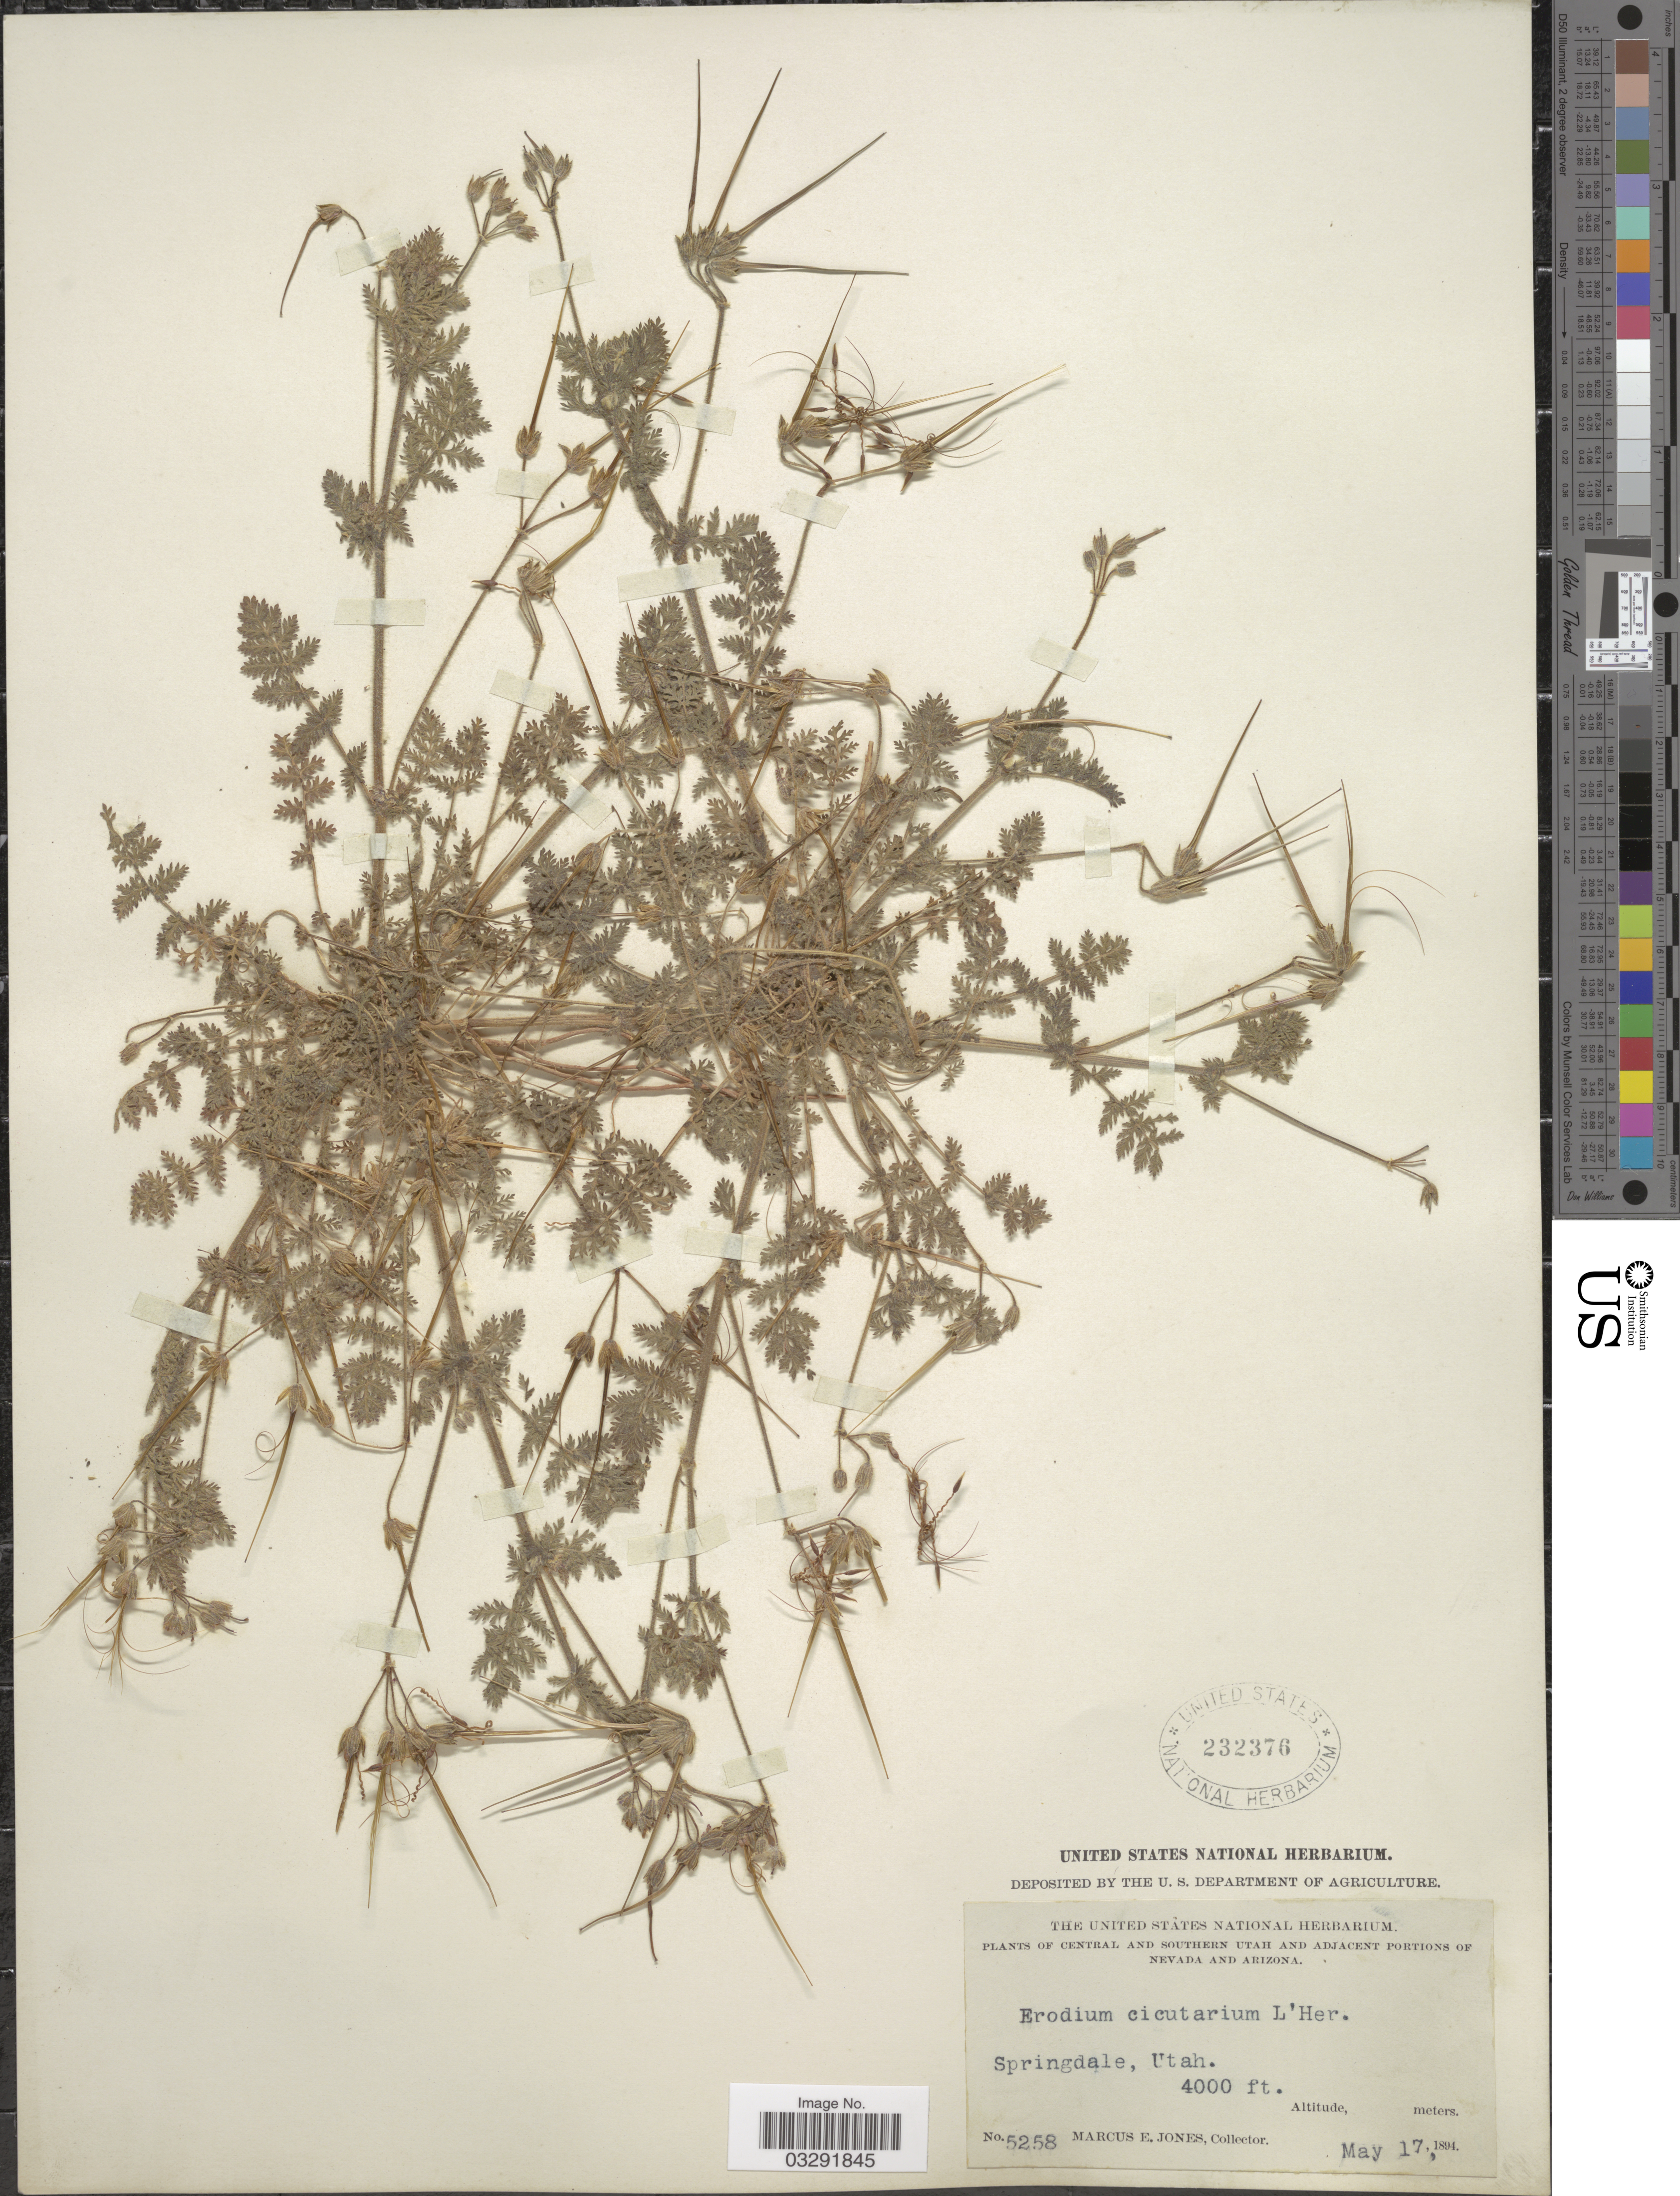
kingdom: Plantae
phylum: Tracheophyta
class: Magnoliopsida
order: Geraniales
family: Geraniaceae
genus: Erodium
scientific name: Erodium cicutarium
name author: (L.) L'Hér.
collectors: M. E. Jones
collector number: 5258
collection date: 1894-05-17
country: United States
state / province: Utah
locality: Central and Southern Utah. Springdale.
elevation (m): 1219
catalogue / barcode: US 232376